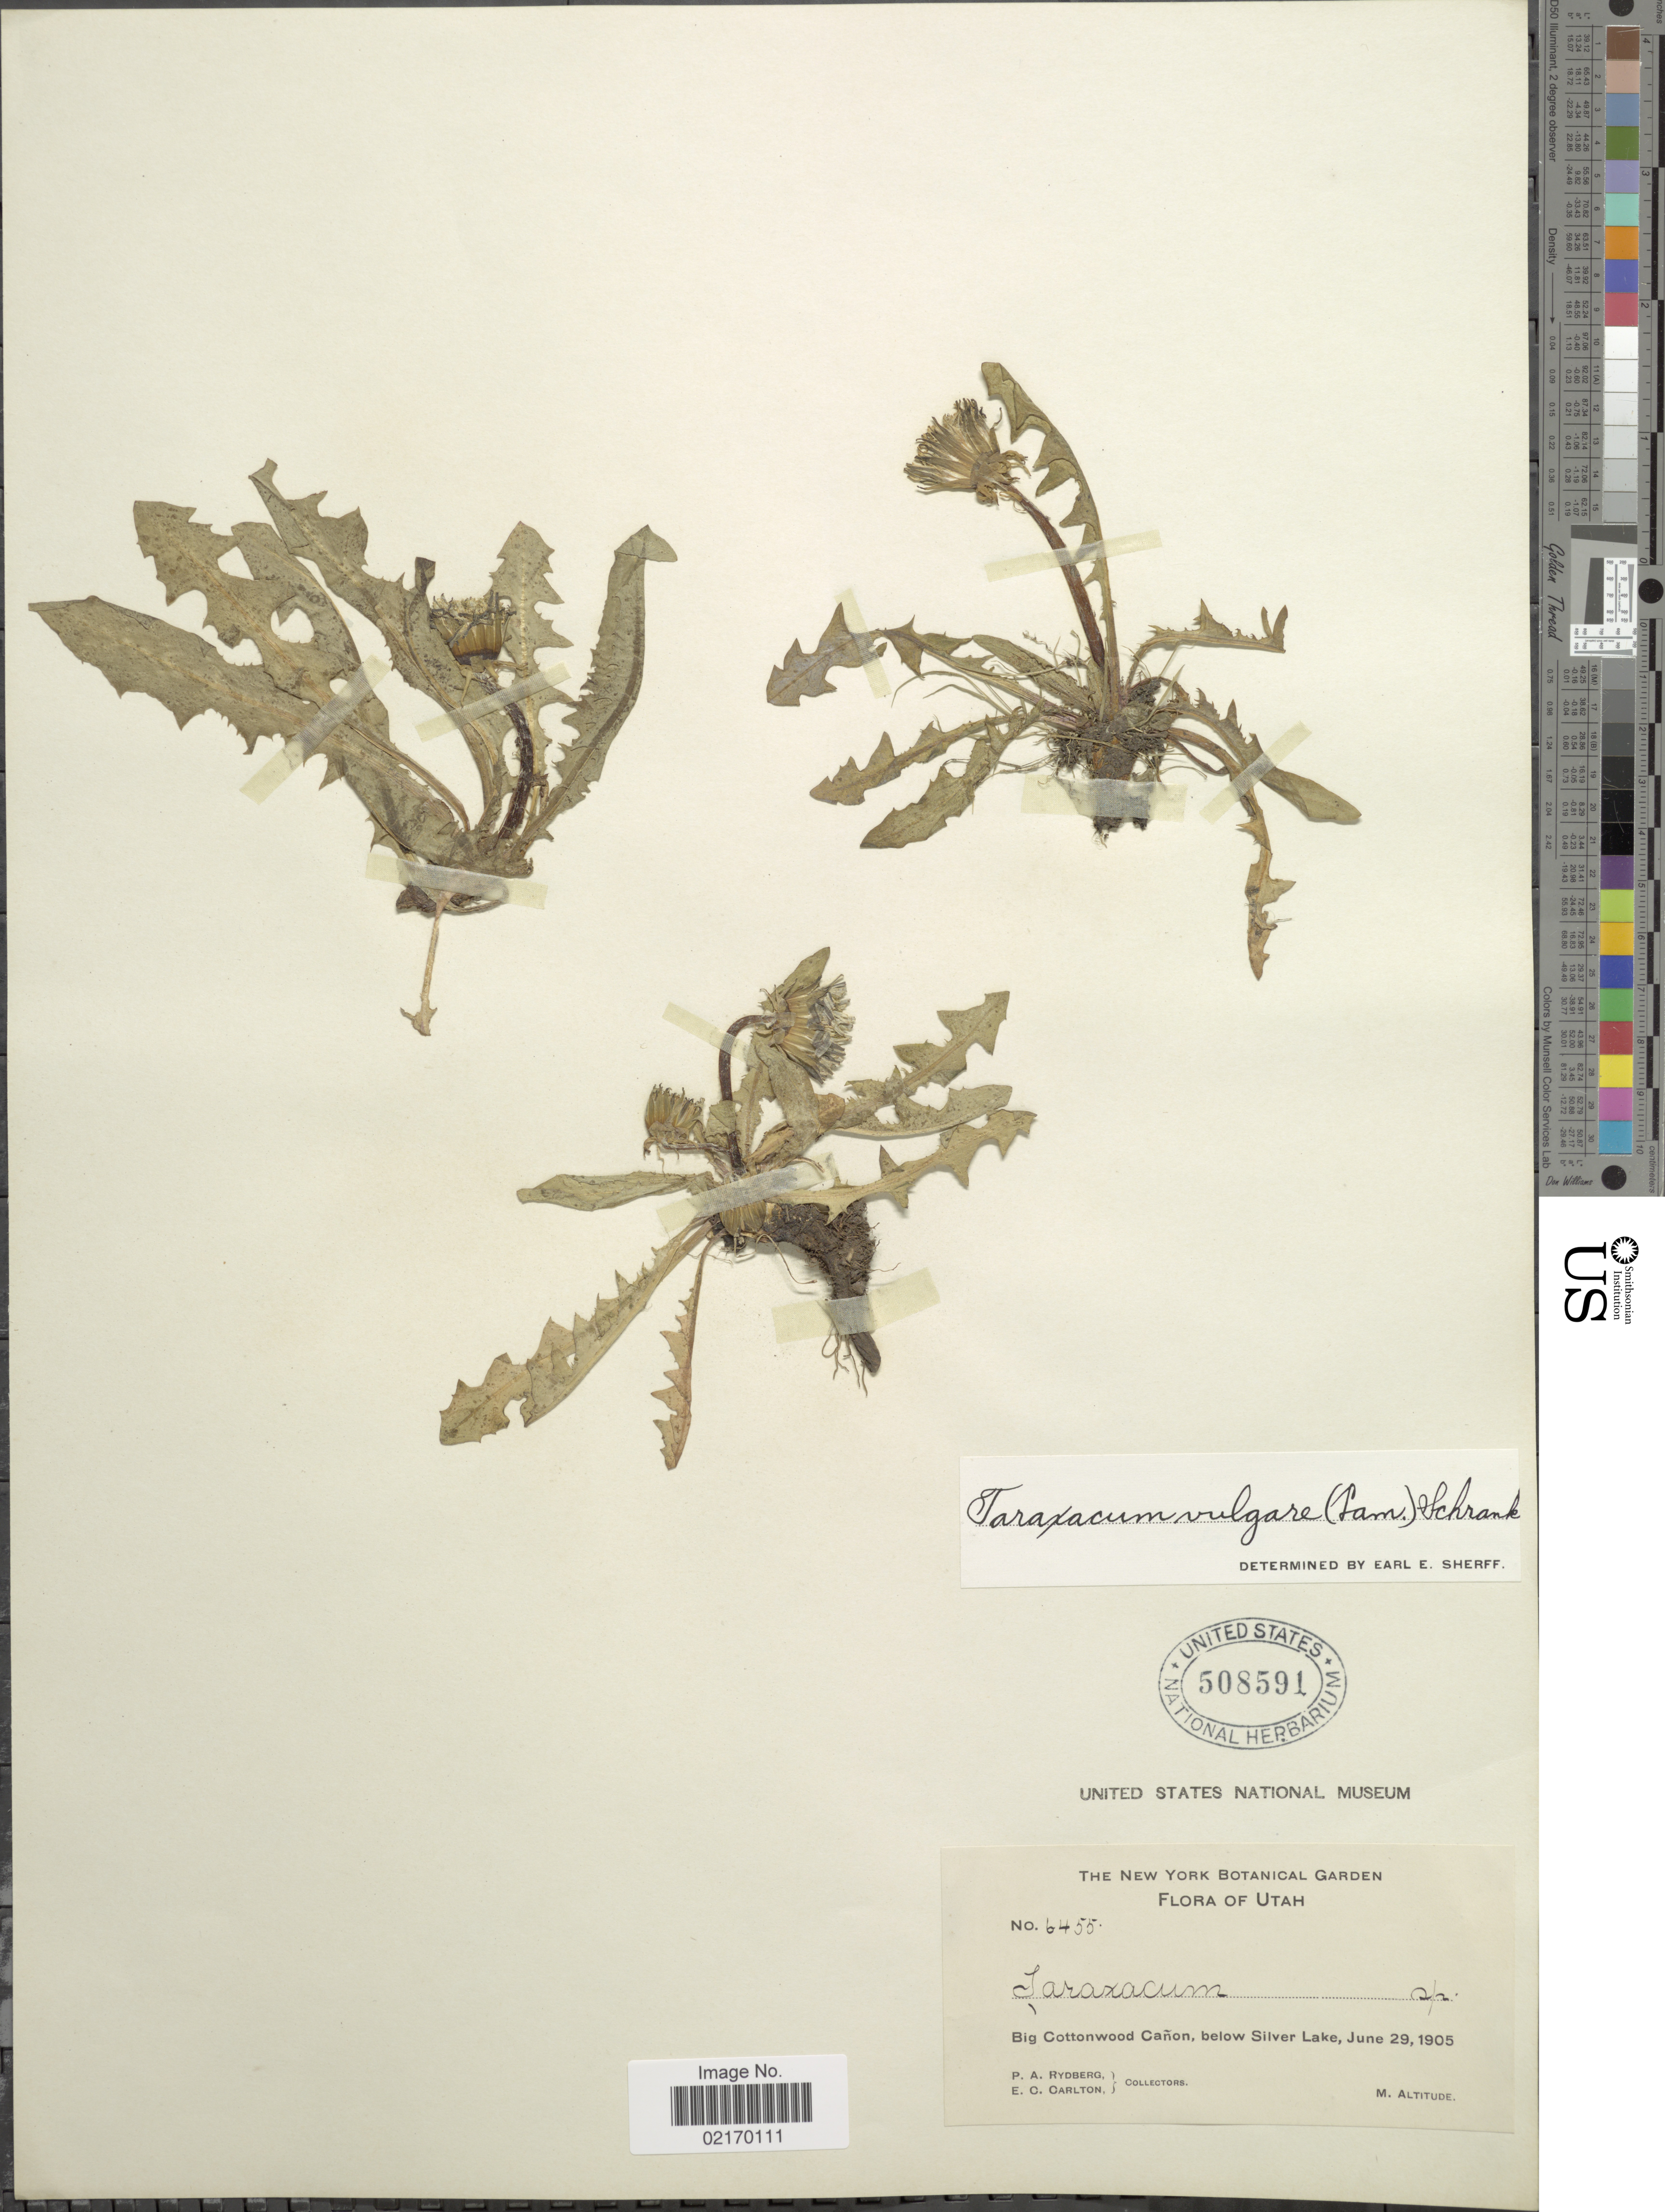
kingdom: Plantae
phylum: Tracheophyta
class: Magnoliopsida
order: Asterales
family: Asteraceae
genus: Taraxacum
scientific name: Taraxacum officinale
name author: G.H. Weber ex F.H. Wigg.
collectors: P. A. Rydberg & E. Carlton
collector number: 6455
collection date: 1905-06-29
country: United States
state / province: Utah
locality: Big Cottonwood Cañon, below Silver Lake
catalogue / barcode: US 508591